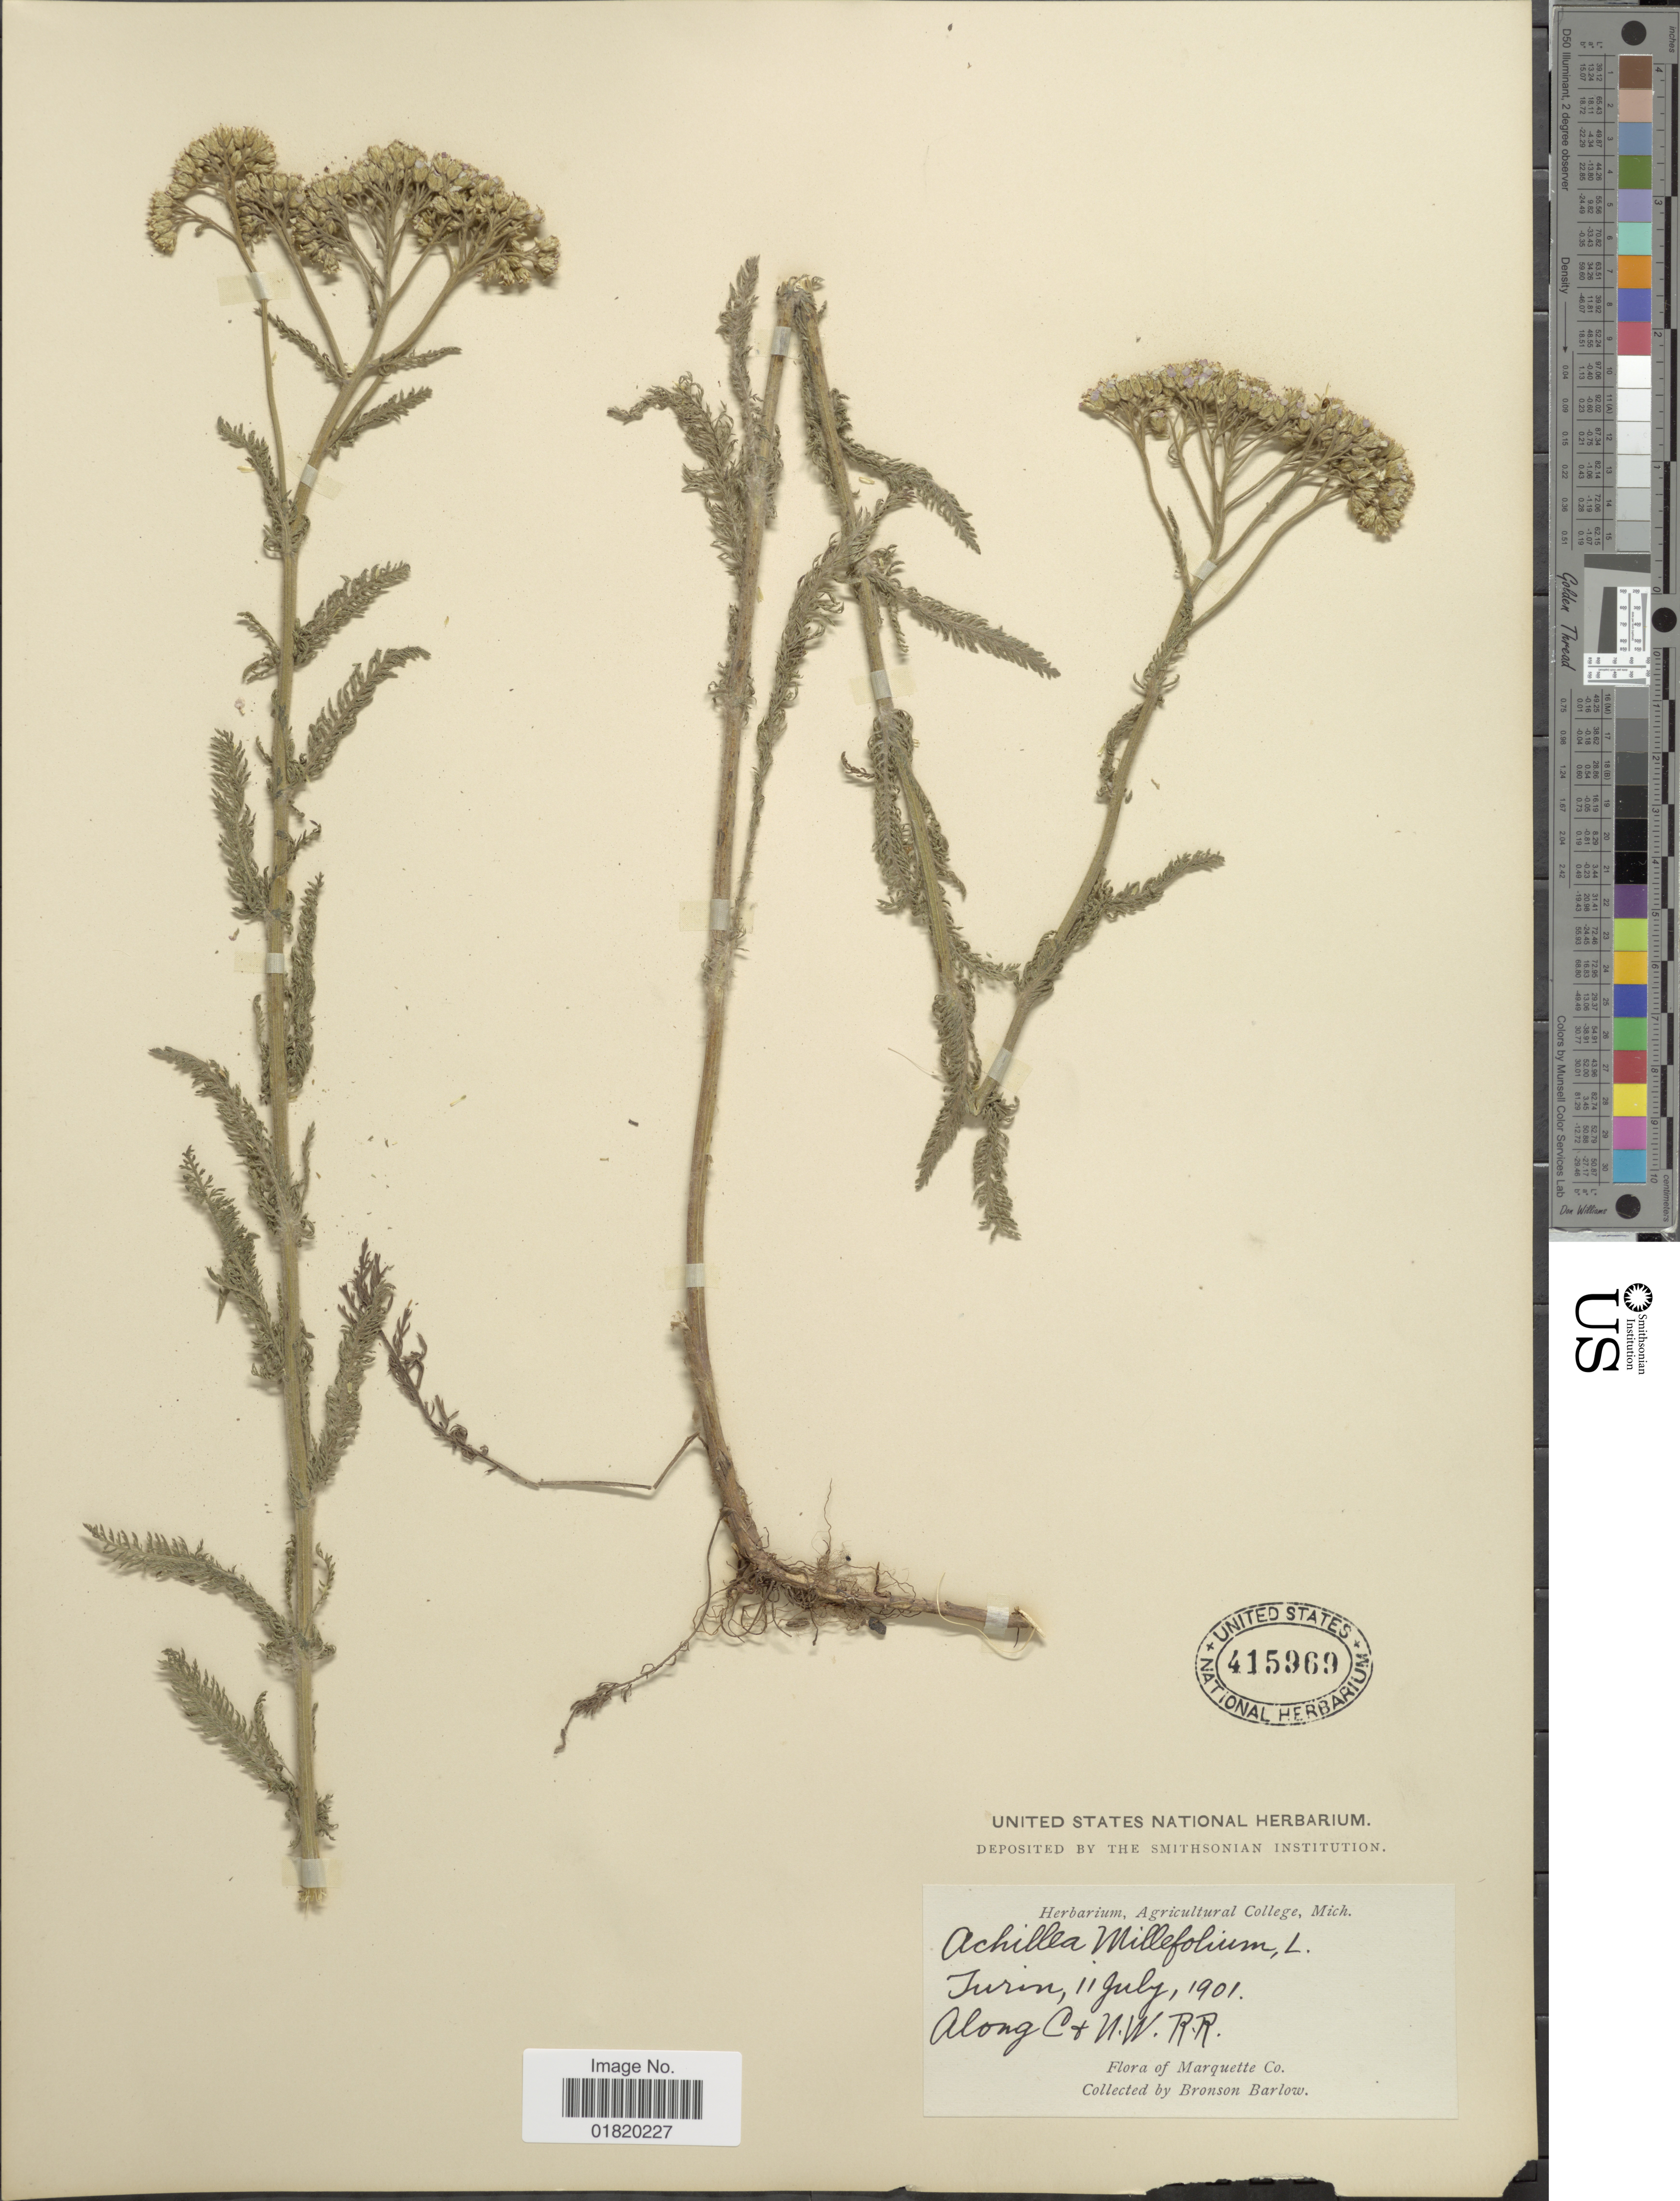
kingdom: Plantae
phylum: Tracheophyta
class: Magnoliopsida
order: Asterales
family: Asteraceae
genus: Achillea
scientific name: Achillea millefolium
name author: L.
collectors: Barlow, B.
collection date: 1901-07-11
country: United States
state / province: Michigan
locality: Turin. Along C & N.W. R.R. Marquette Co.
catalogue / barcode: US 415969